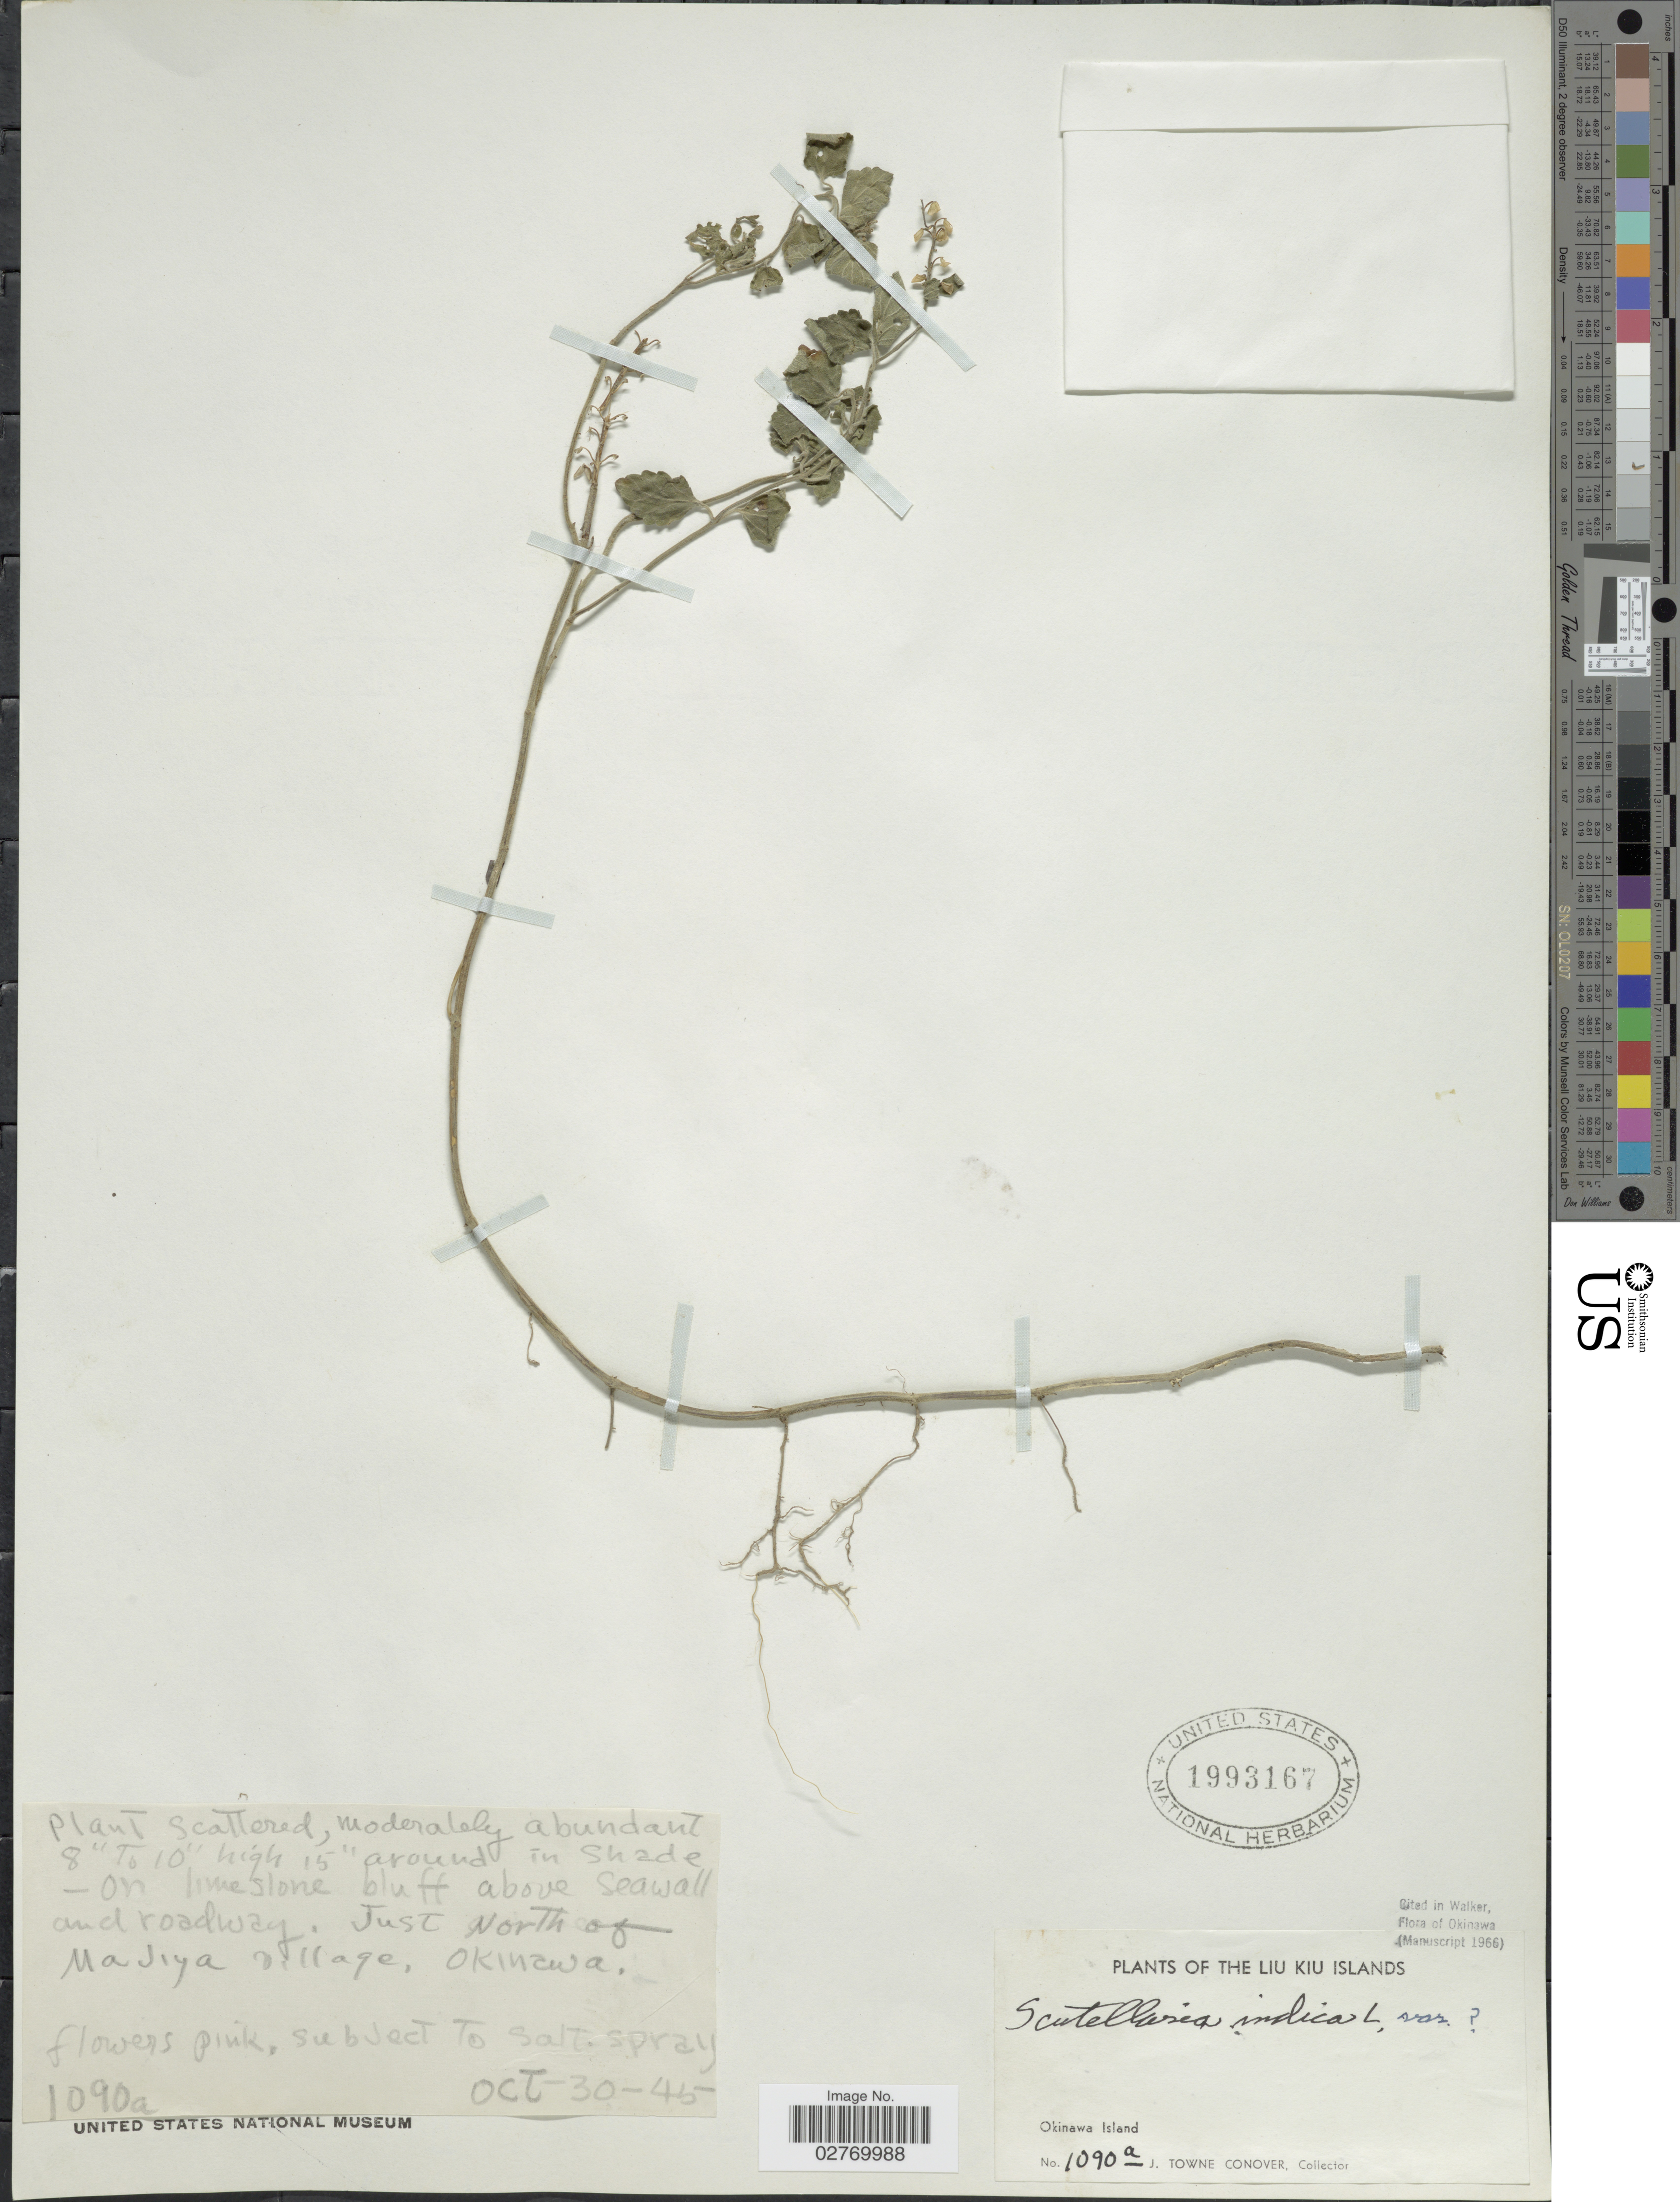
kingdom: Plantae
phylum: Tracheophyta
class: Magnoliopsida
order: Lamiales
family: Lamiaceae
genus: Scutellaria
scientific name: Scutellaria indica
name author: L.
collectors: J. T. Conover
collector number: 1090a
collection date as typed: Transcribed d/m/y: 30/10/45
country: Japan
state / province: Okinawa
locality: Just north of Majiya village. Liu Kiu Islands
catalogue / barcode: US 1993167